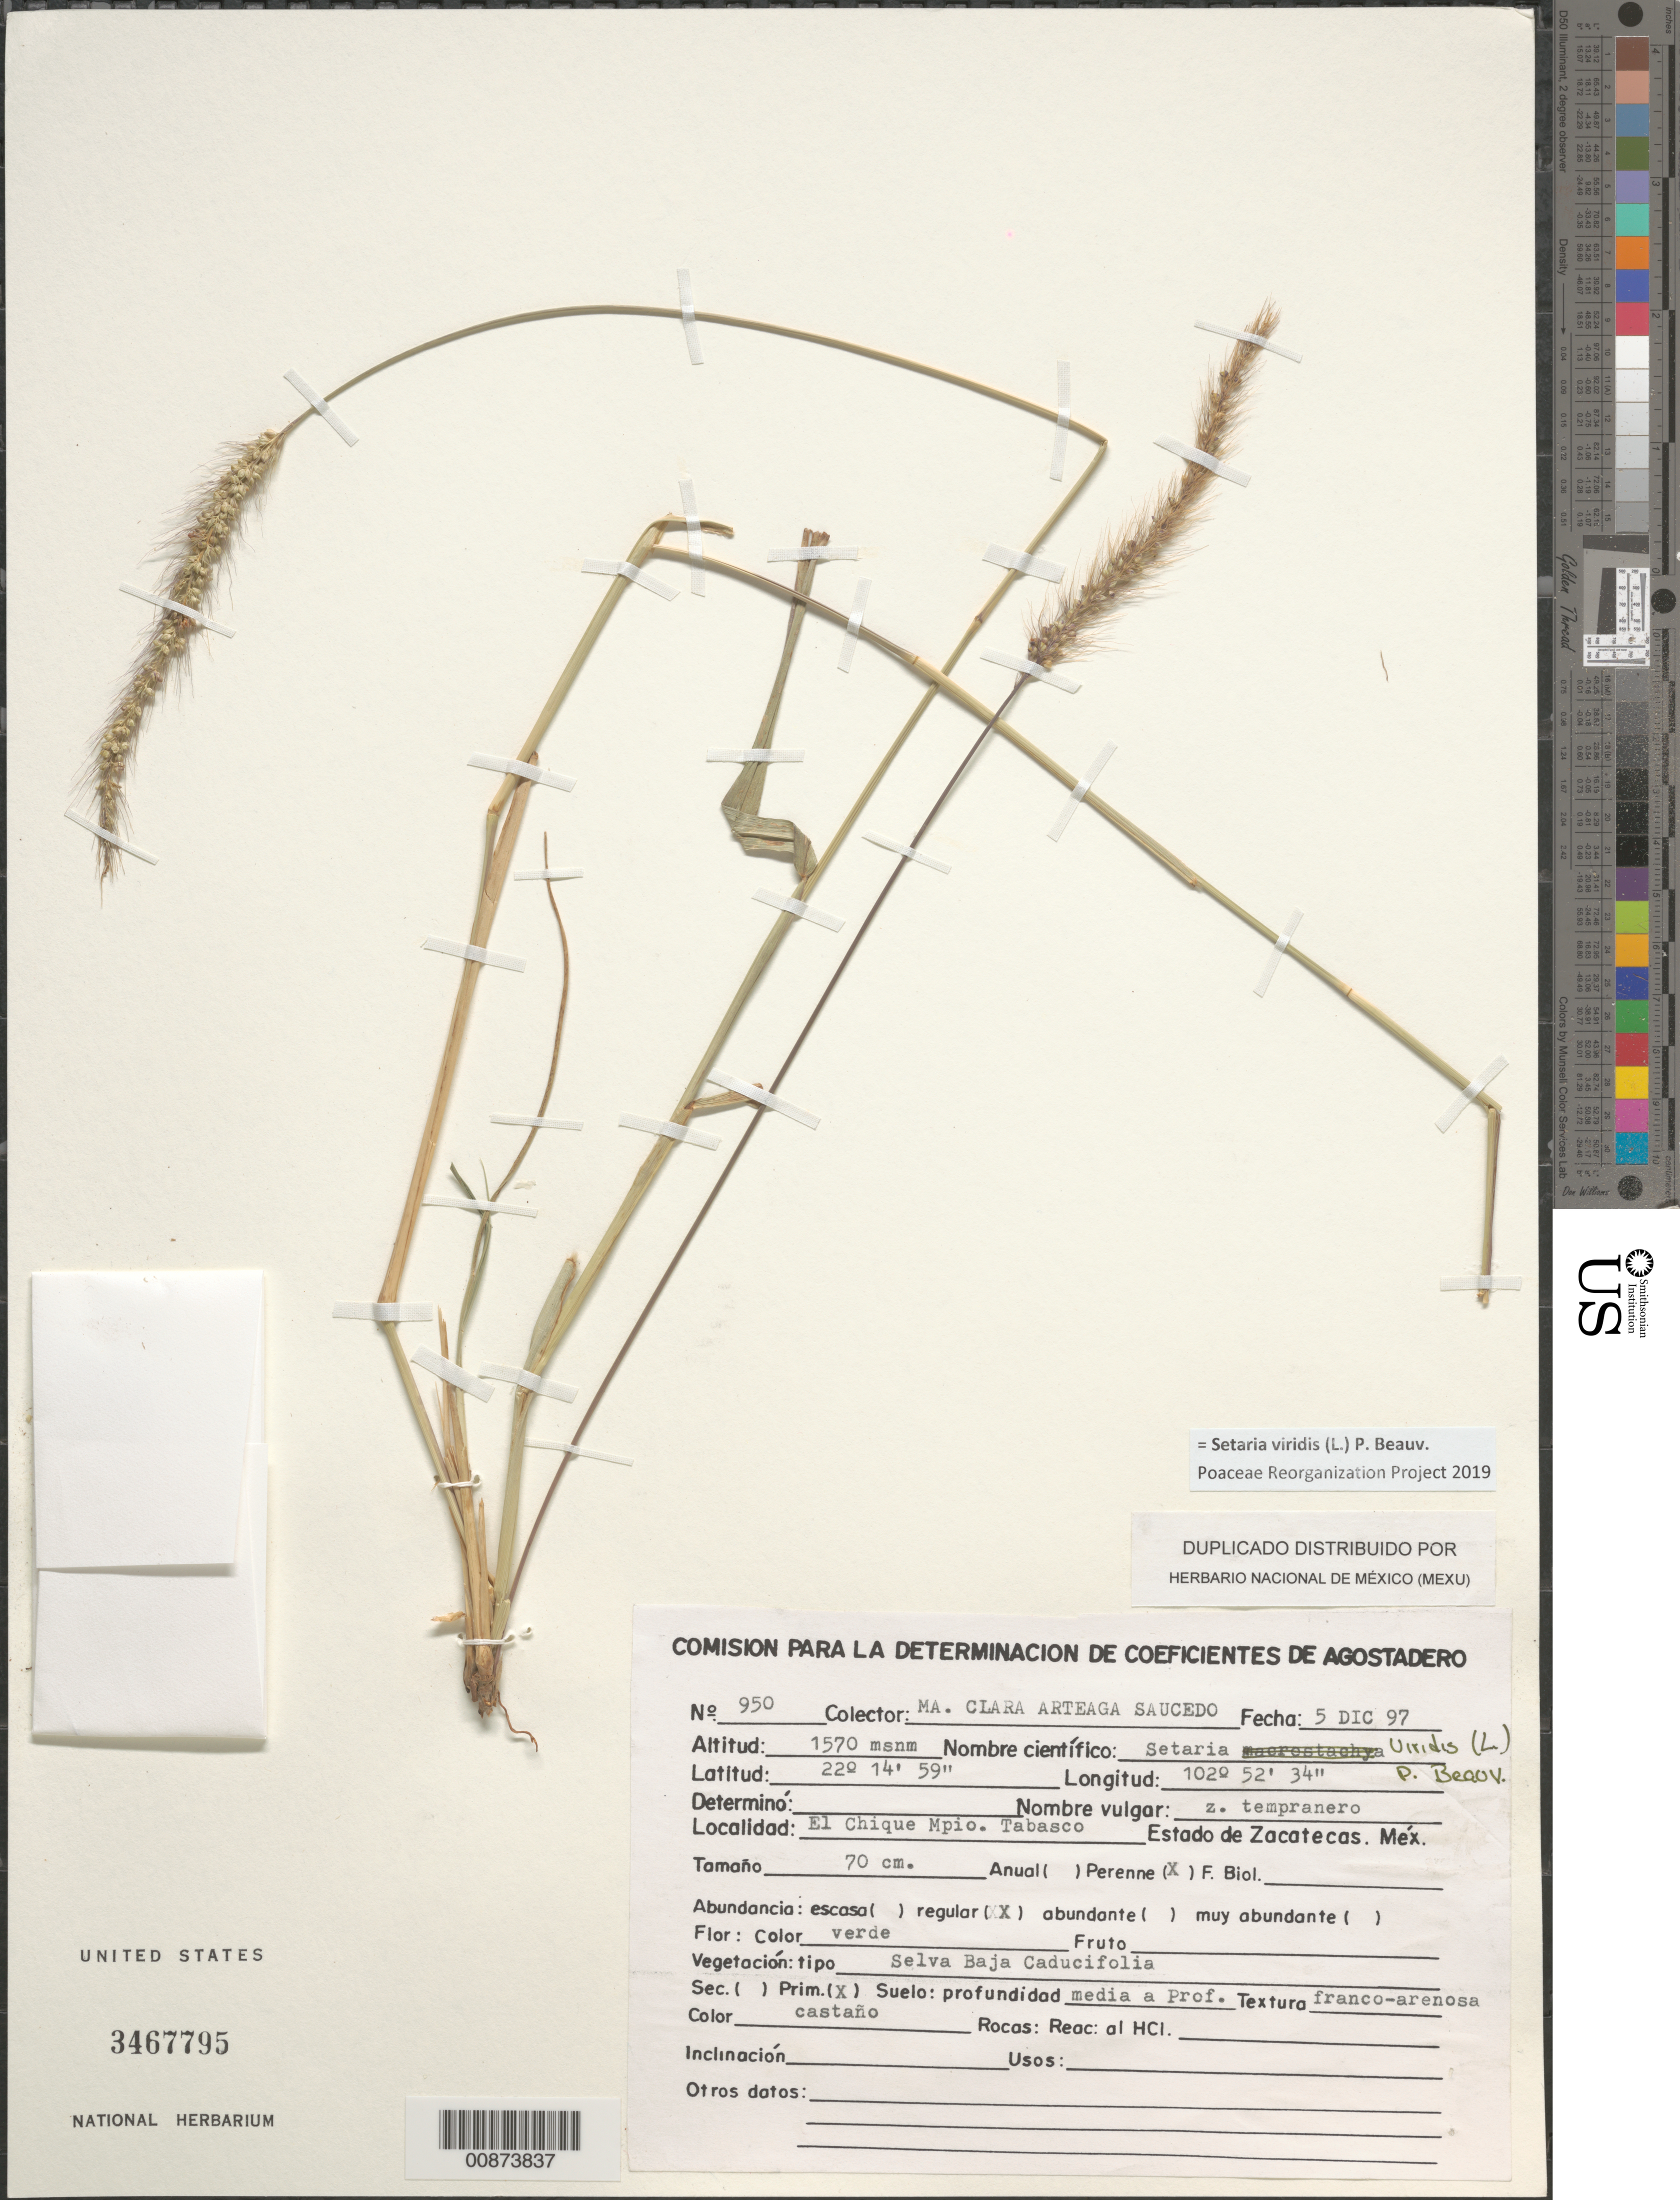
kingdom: Plantae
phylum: Tracheophyta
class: Liliopsida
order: Poales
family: Poaceae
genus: Setaria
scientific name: Setaria viridis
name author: (L.) P. Beauv.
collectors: C. Saucedo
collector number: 950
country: Mexico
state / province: Zacatecas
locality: El Chique Mapio. Tabasco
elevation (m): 1570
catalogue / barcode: US 3467795